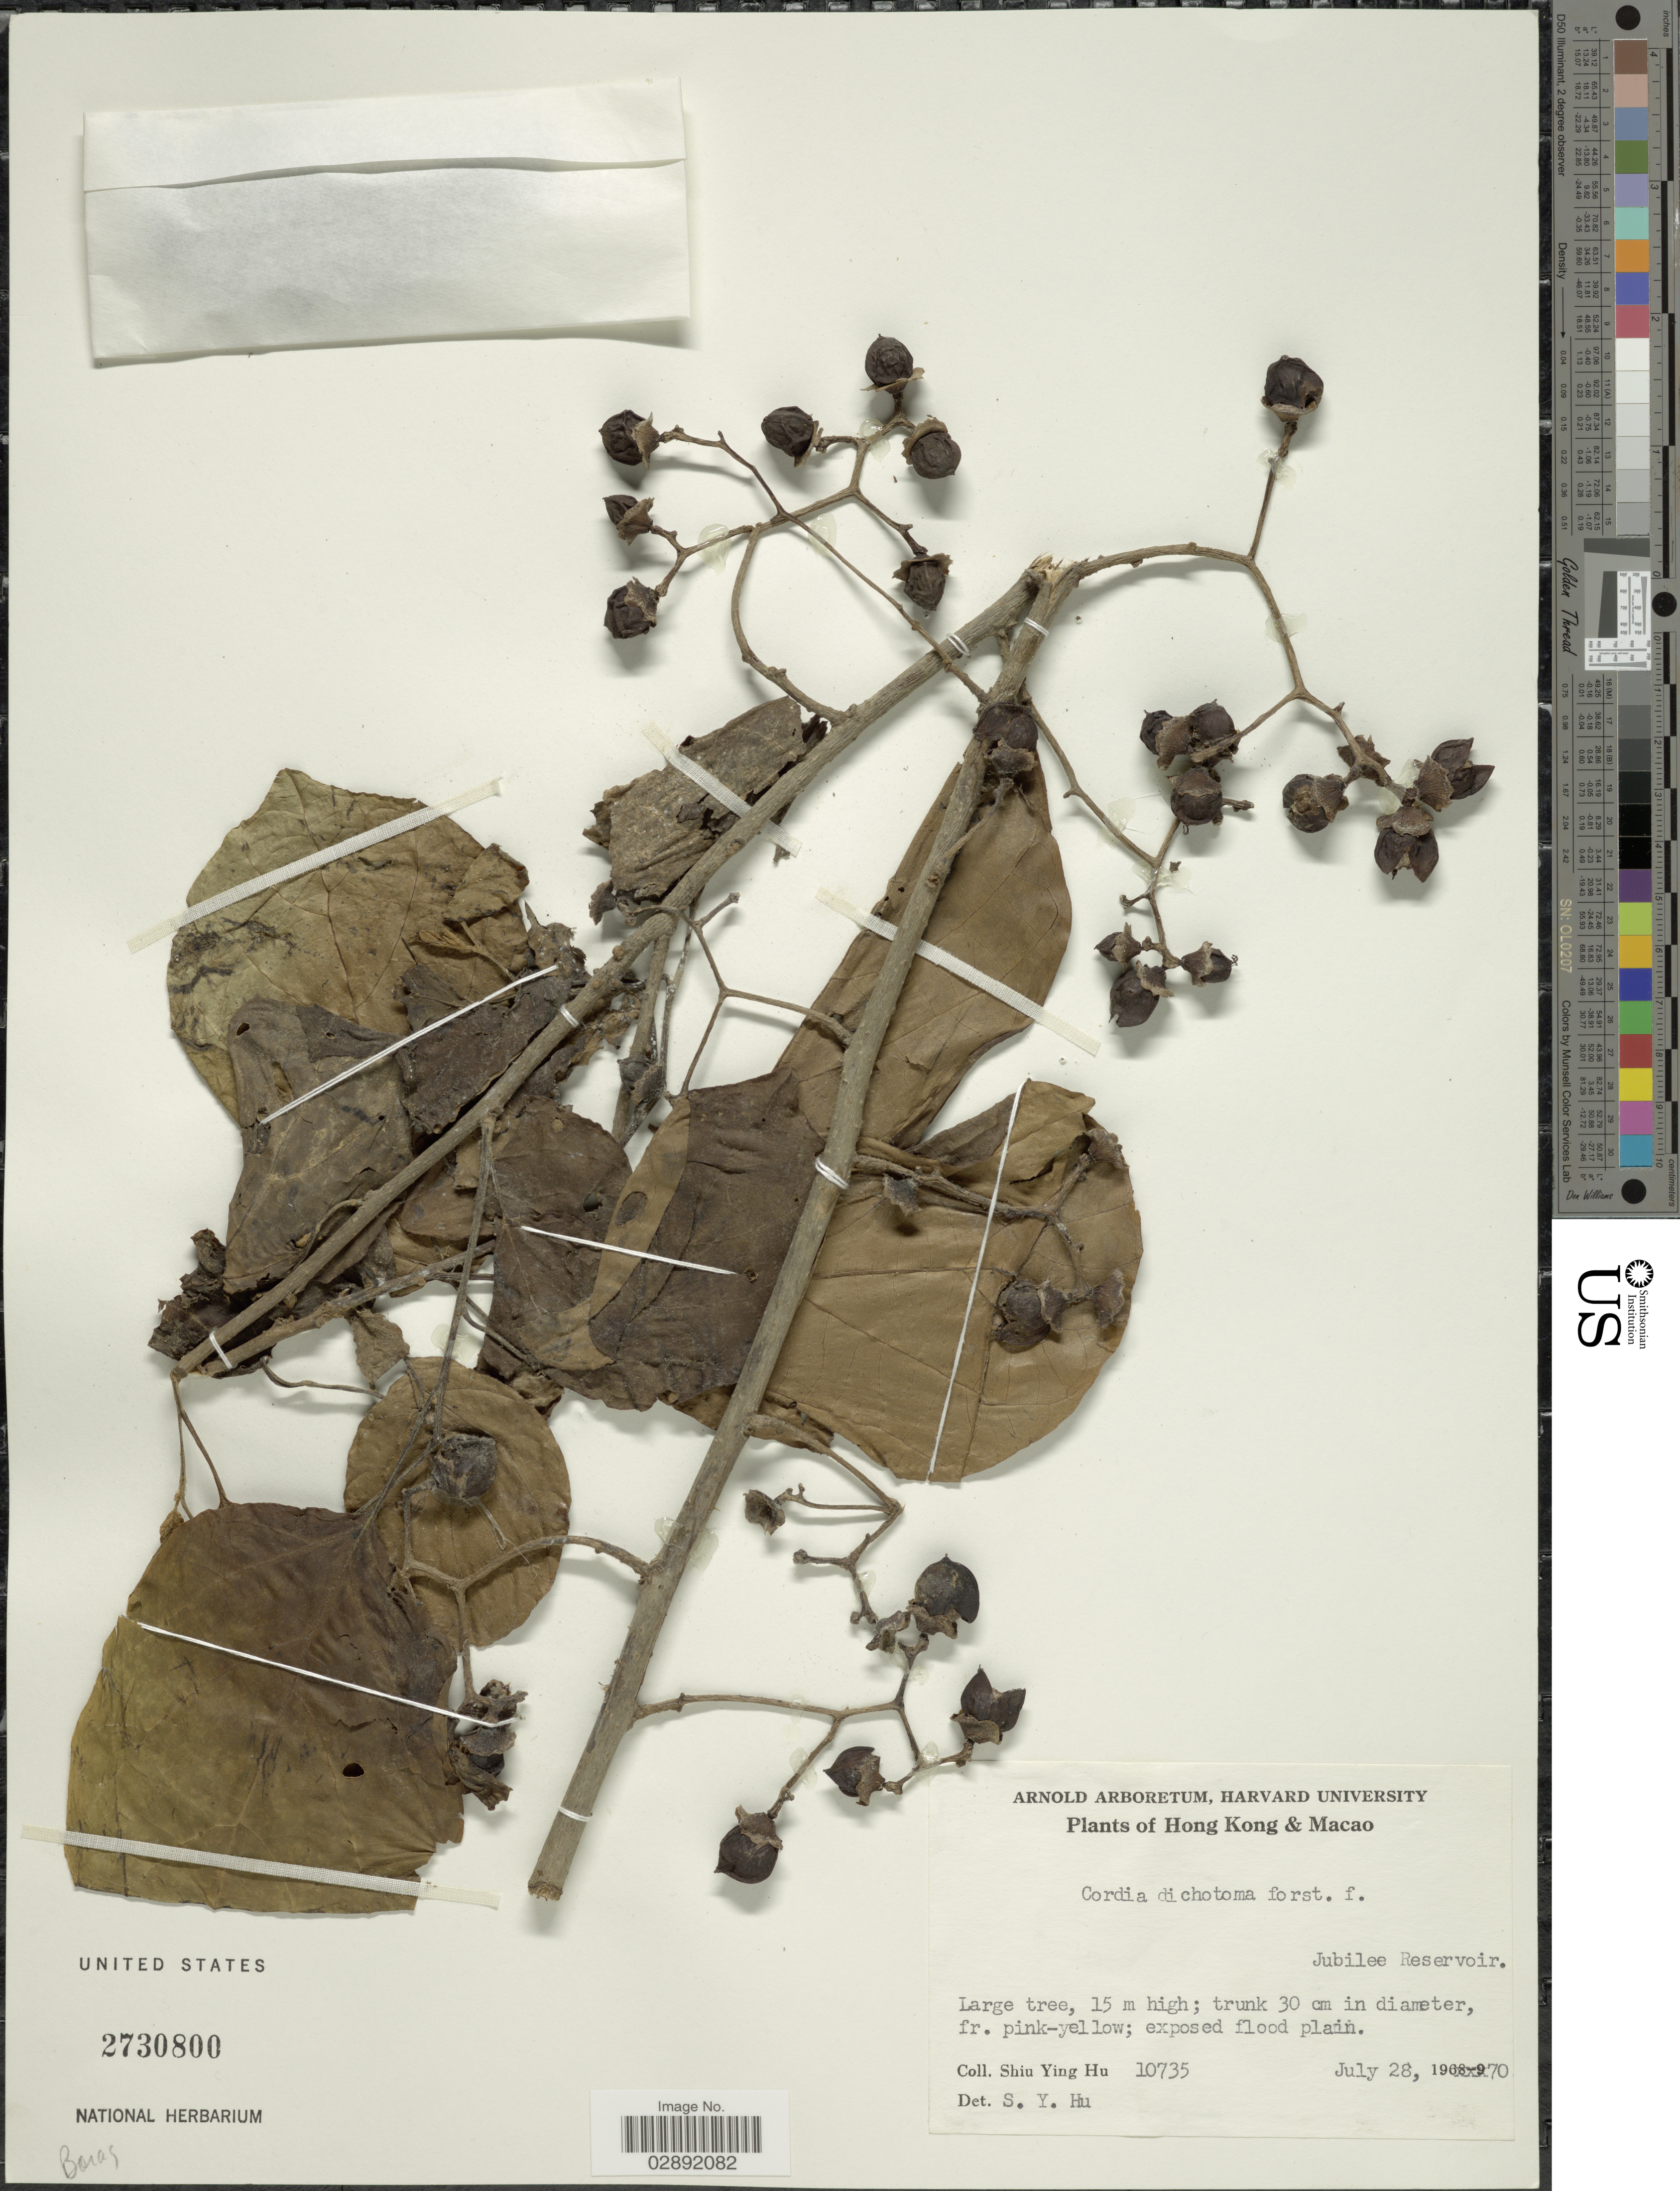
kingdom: Plantae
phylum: Tracheophyta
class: Magnoliopsida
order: Boraginales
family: Cordiaceae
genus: Cordia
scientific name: Cordia dichotoma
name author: G. Forst.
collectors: S. Y. Hu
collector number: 10753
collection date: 1970-07-28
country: China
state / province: Hong Kong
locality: Macao, Jubilee Reservoir.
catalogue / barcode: US 2730800